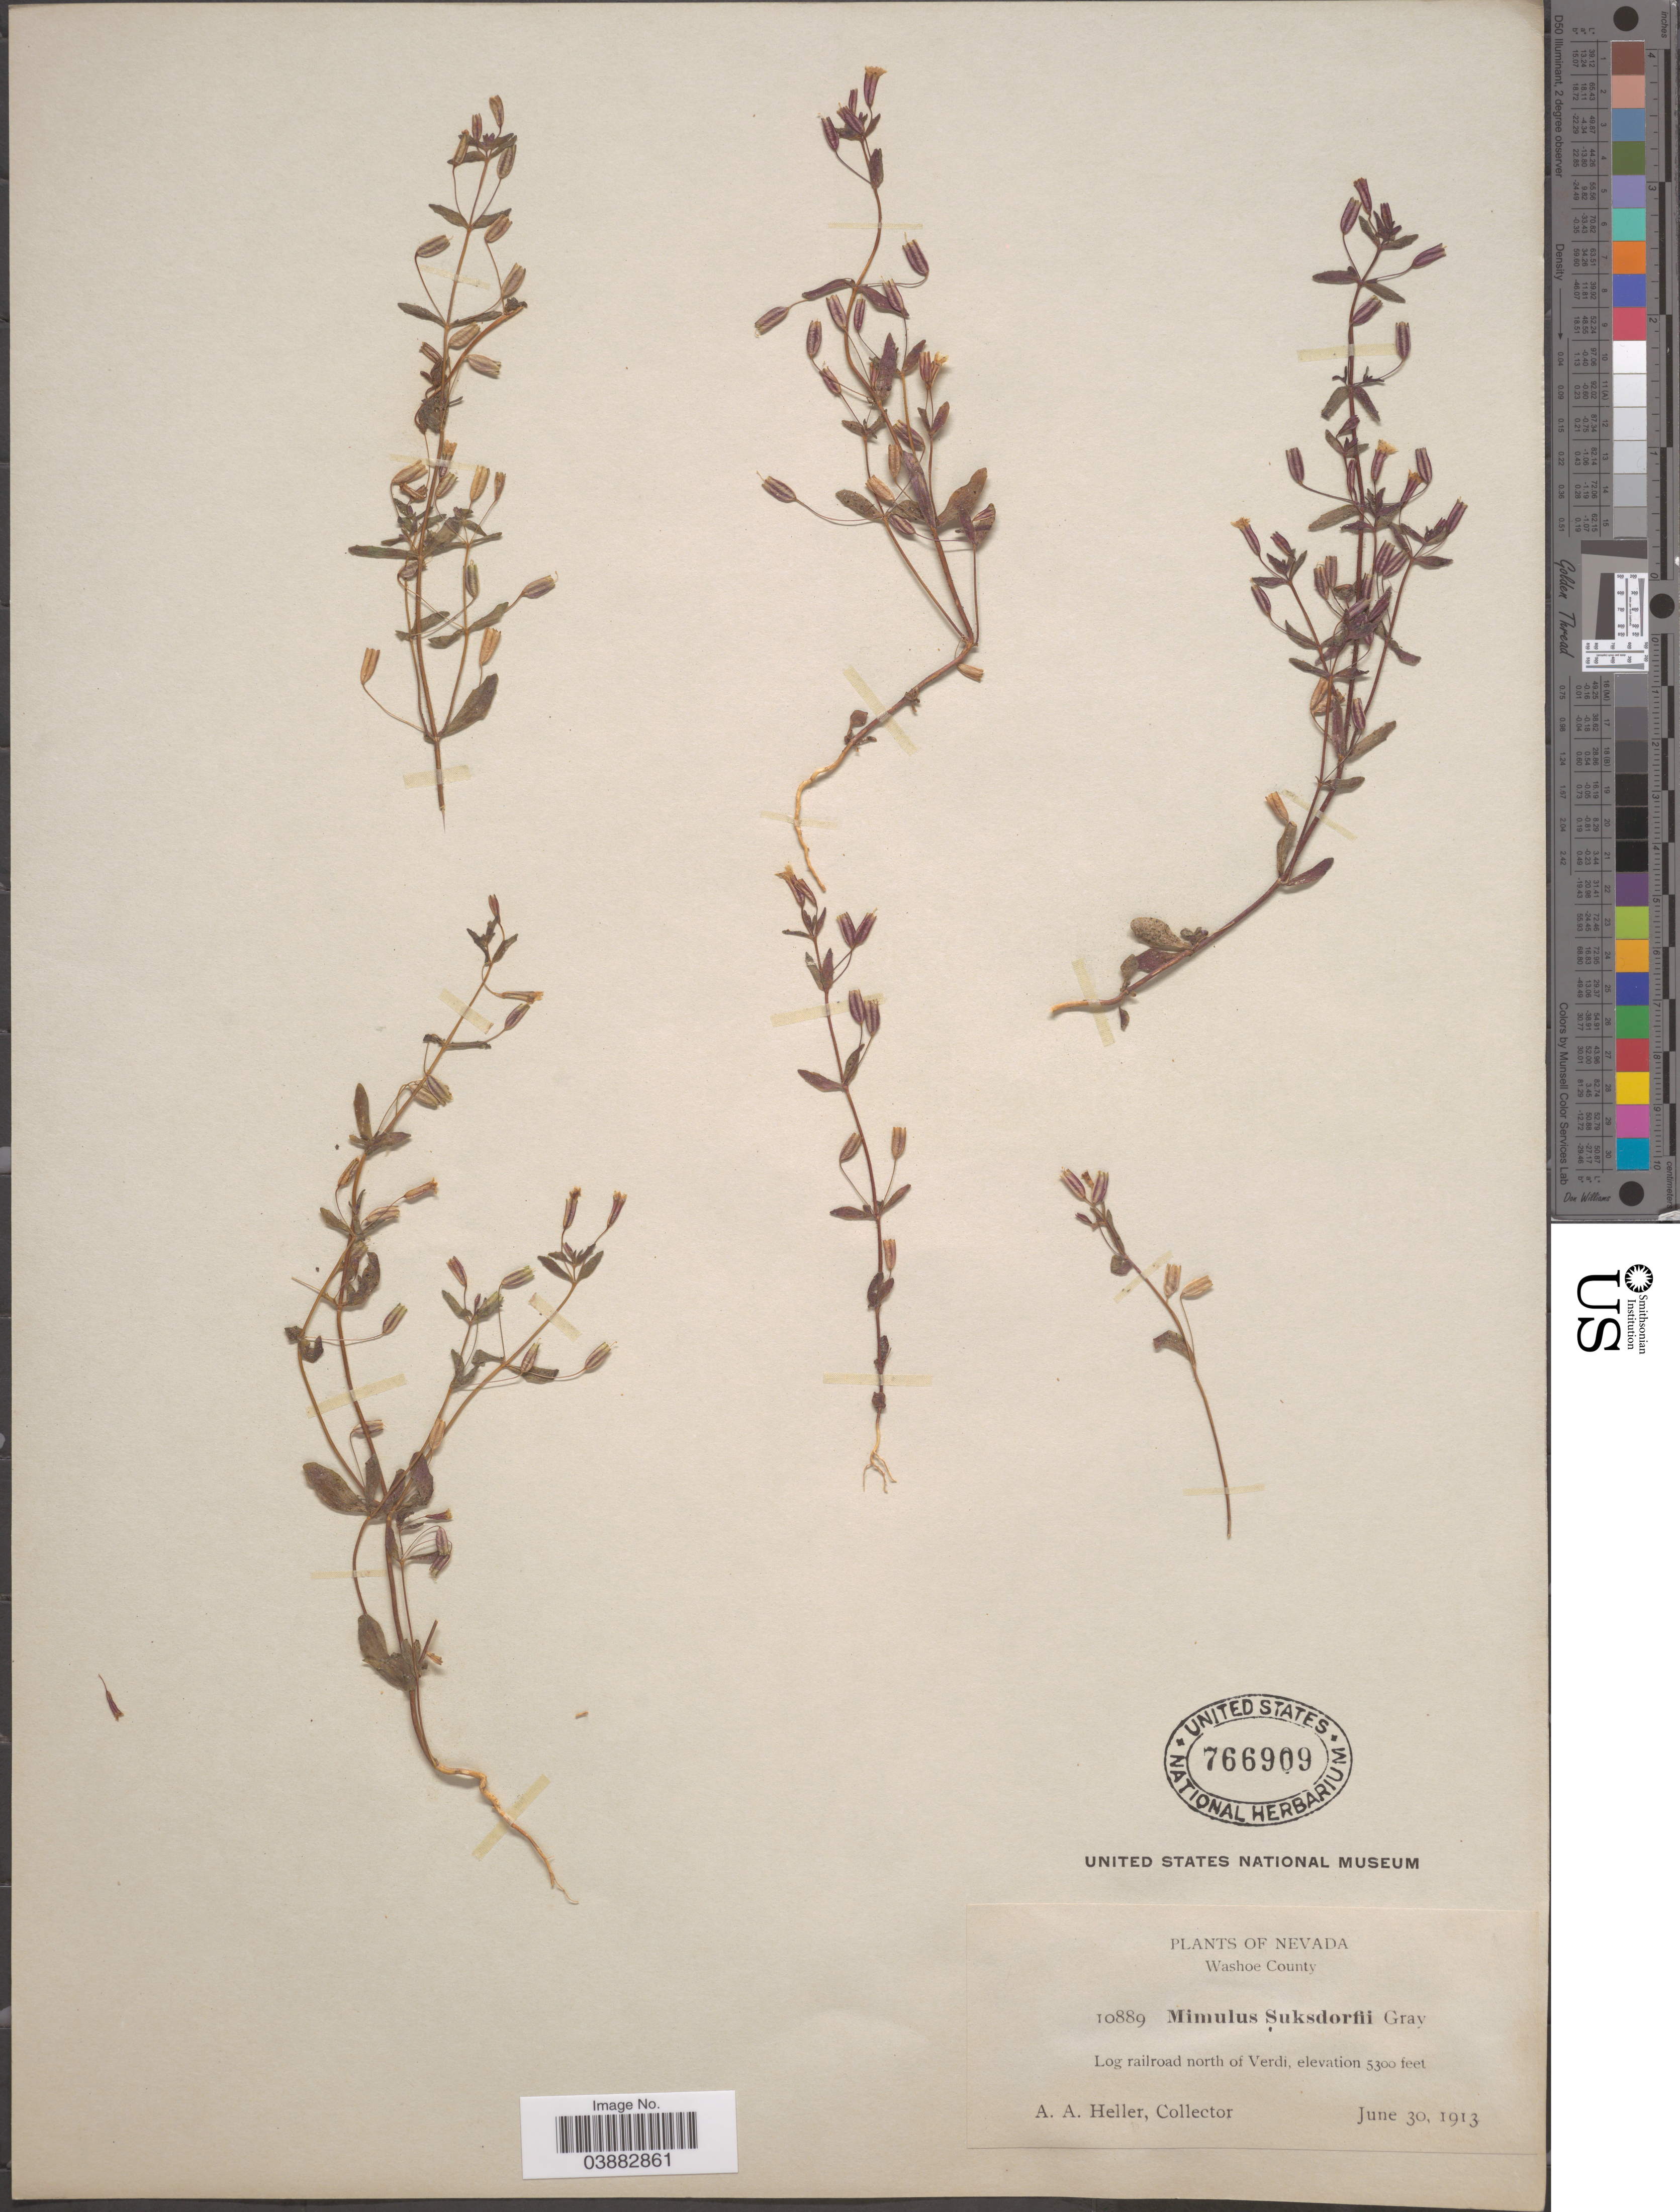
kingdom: Plantae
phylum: Tracheophyta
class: Magnoliopsida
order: Lamiales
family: Phrymaceae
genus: Mimulus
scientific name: Mimulus rubellus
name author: A. Gray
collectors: A. A. Heller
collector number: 10889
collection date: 1913-06-30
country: United States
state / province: Nevada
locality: Washoe County. Log railroad north of Verdi.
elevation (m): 1615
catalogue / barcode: US 766909